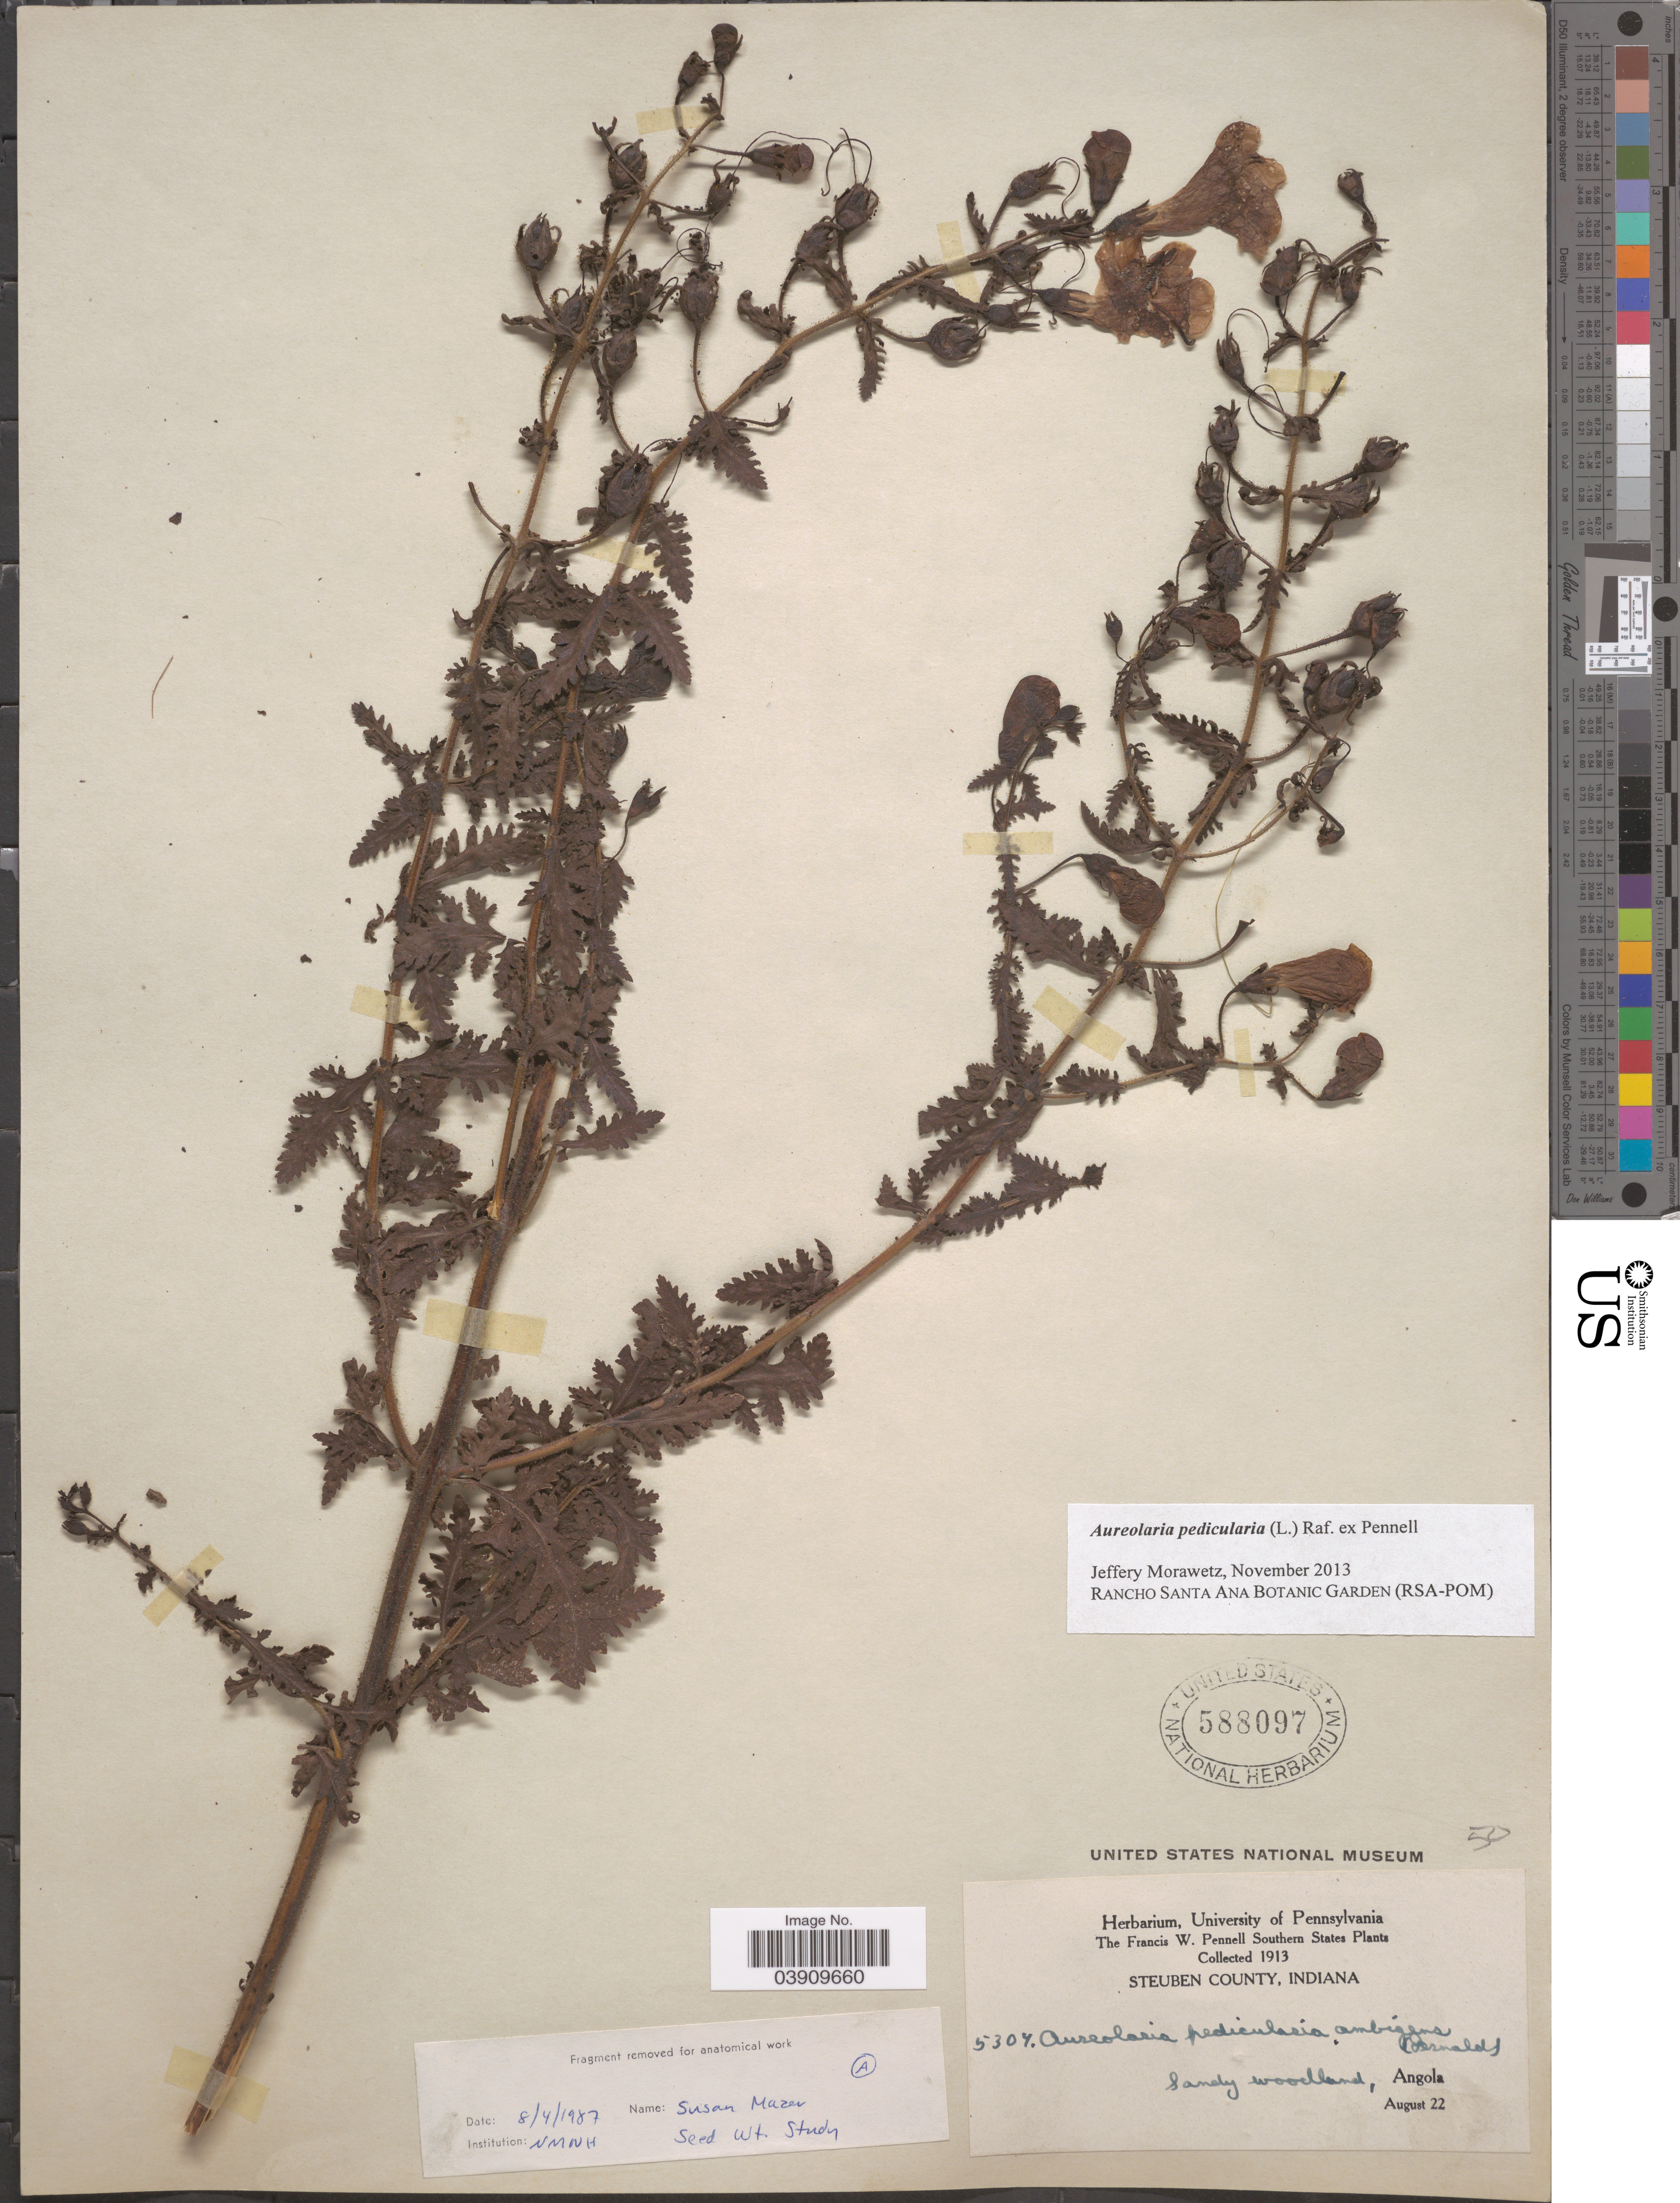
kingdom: Plantae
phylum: Tracheophyta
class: Magnoliopsida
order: Lamiales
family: Orobanchaceae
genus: Aureolaria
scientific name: Aureolaria pedicularia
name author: (L.) Raf. ex Farw.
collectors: F. W. Pennell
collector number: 5304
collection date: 1913-08-22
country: United States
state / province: Indiana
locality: Southern States. Steuben County. Angola.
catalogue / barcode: US 588097